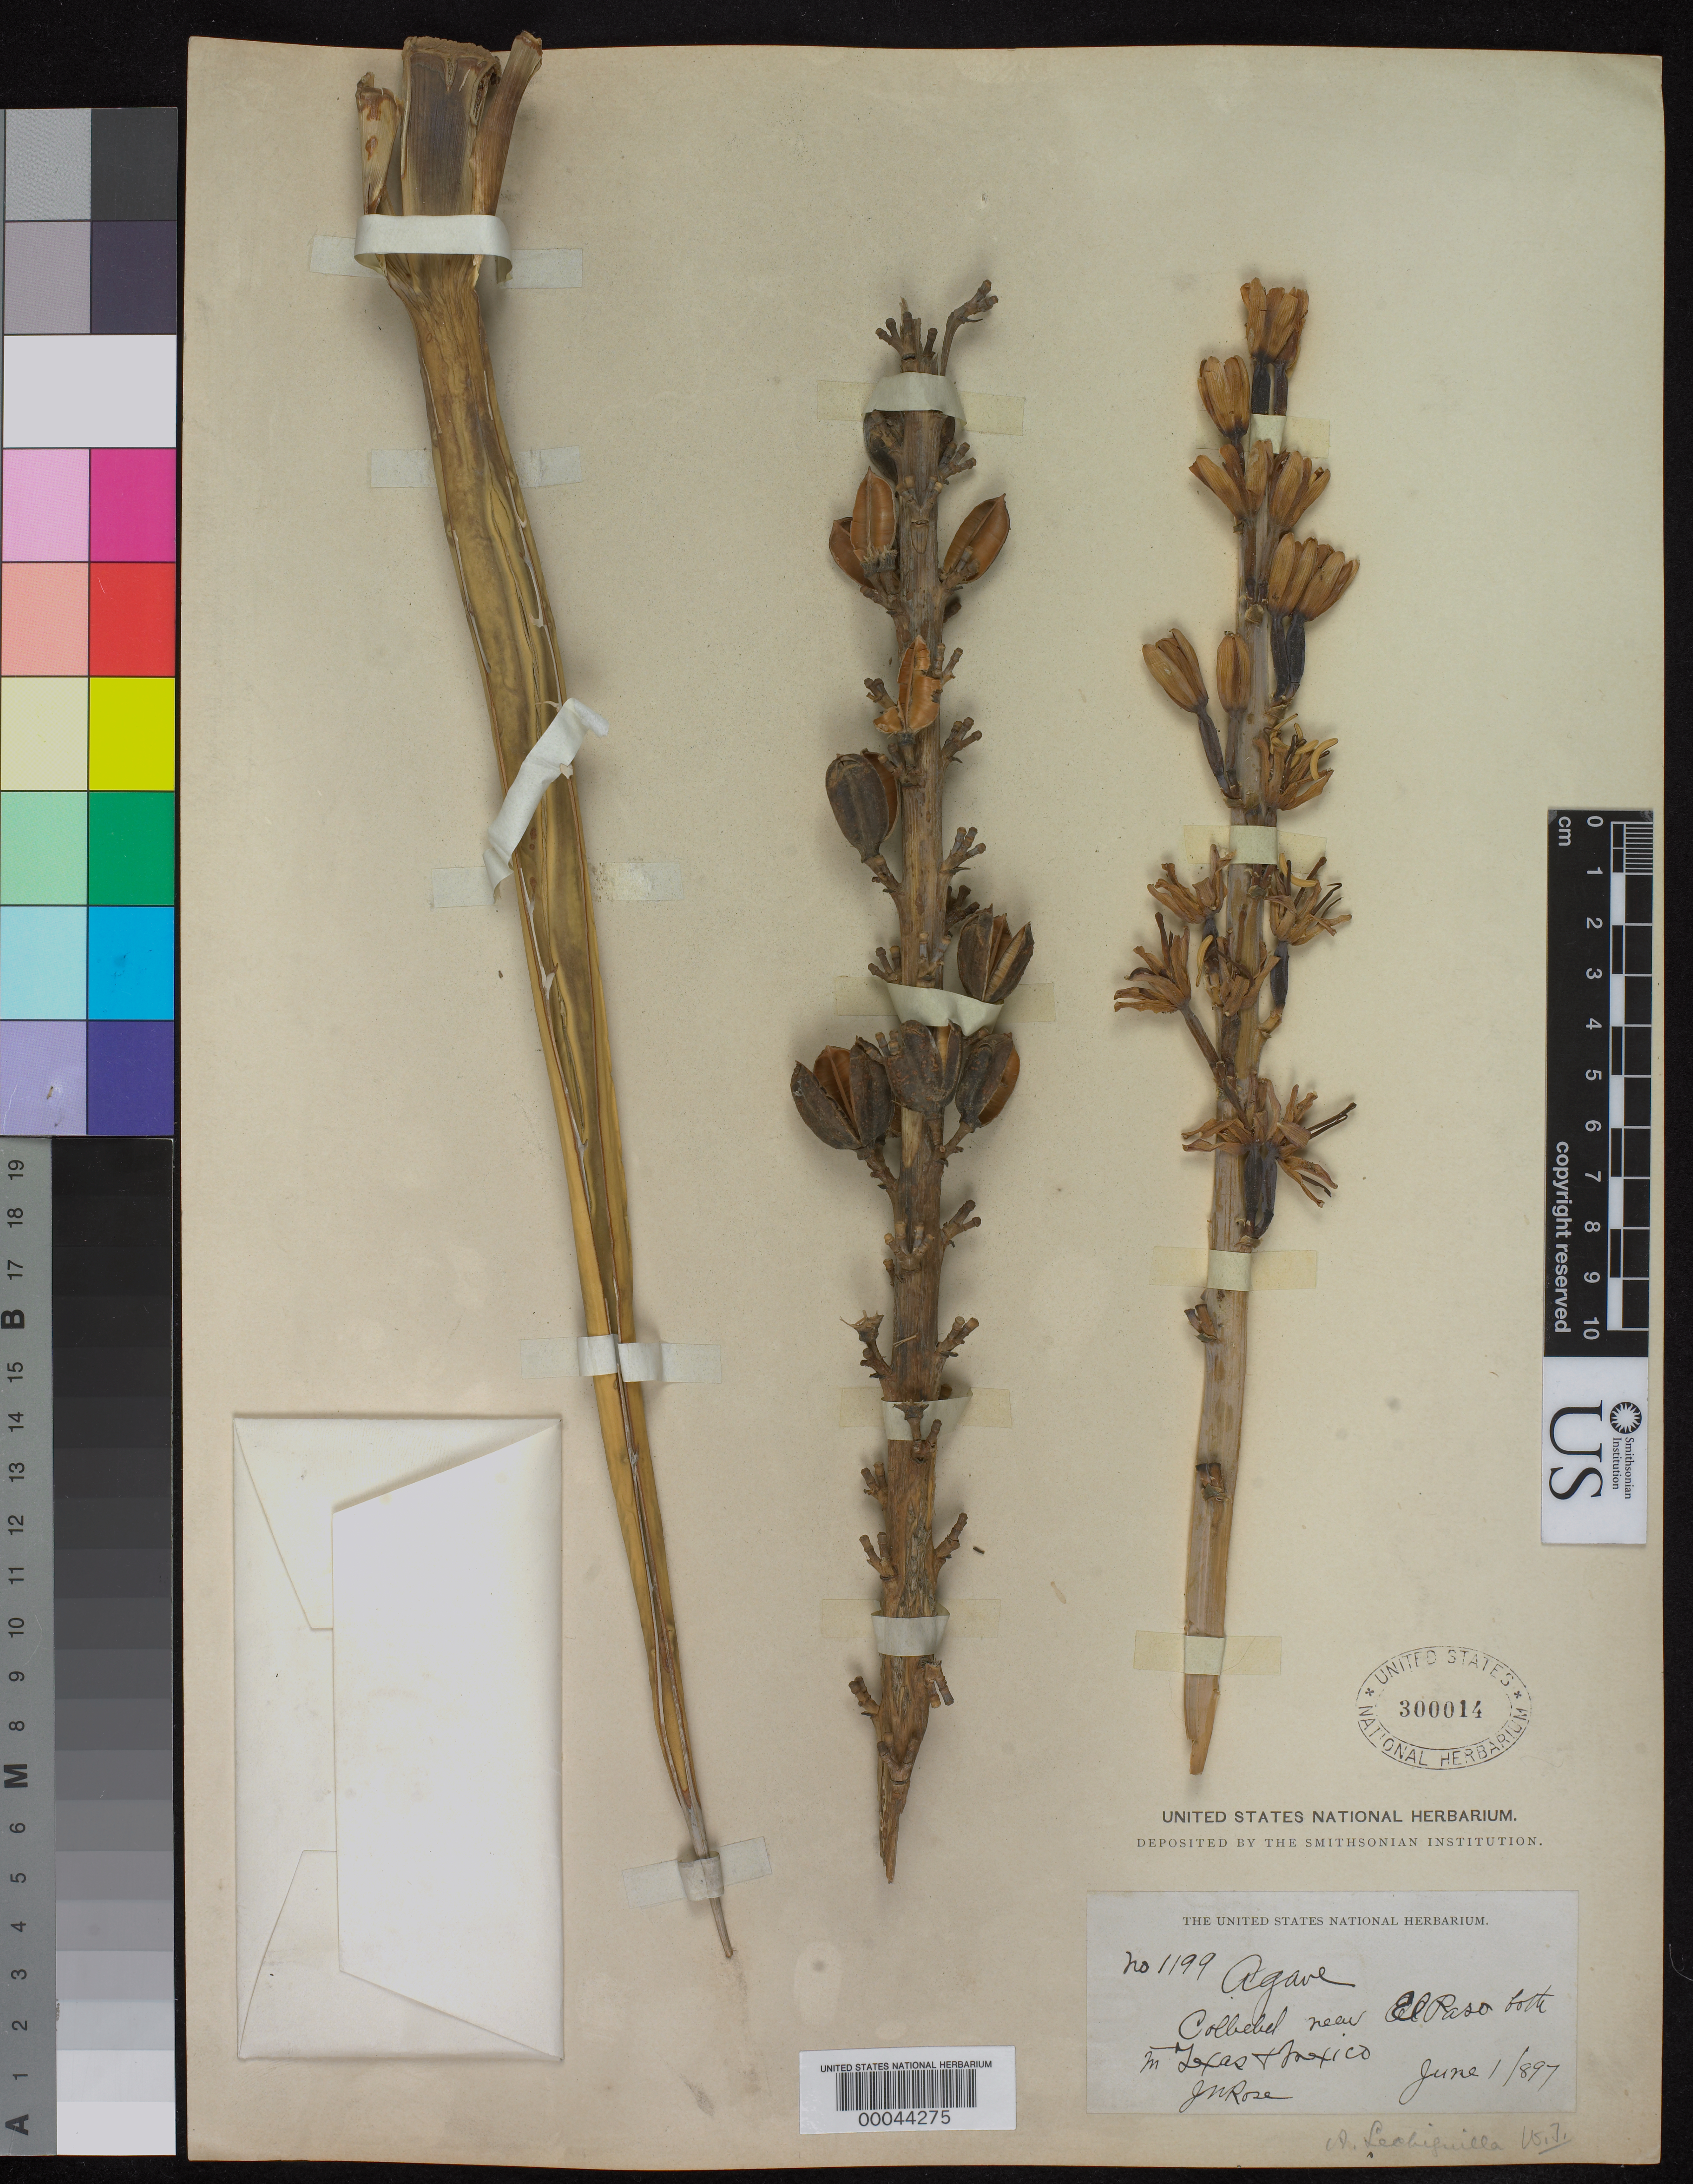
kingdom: Plantae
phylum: Tracheophyta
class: Liliopsida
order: Asparagales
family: Asparagaceae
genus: Agave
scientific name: Agave lechuguilla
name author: Torr.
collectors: J. N. Rose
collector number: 1199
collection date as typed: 01 Jun 1897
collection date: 1897-06-01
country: Mexico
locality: Near El Paso both in Texas and mexico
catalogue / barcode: US 300014